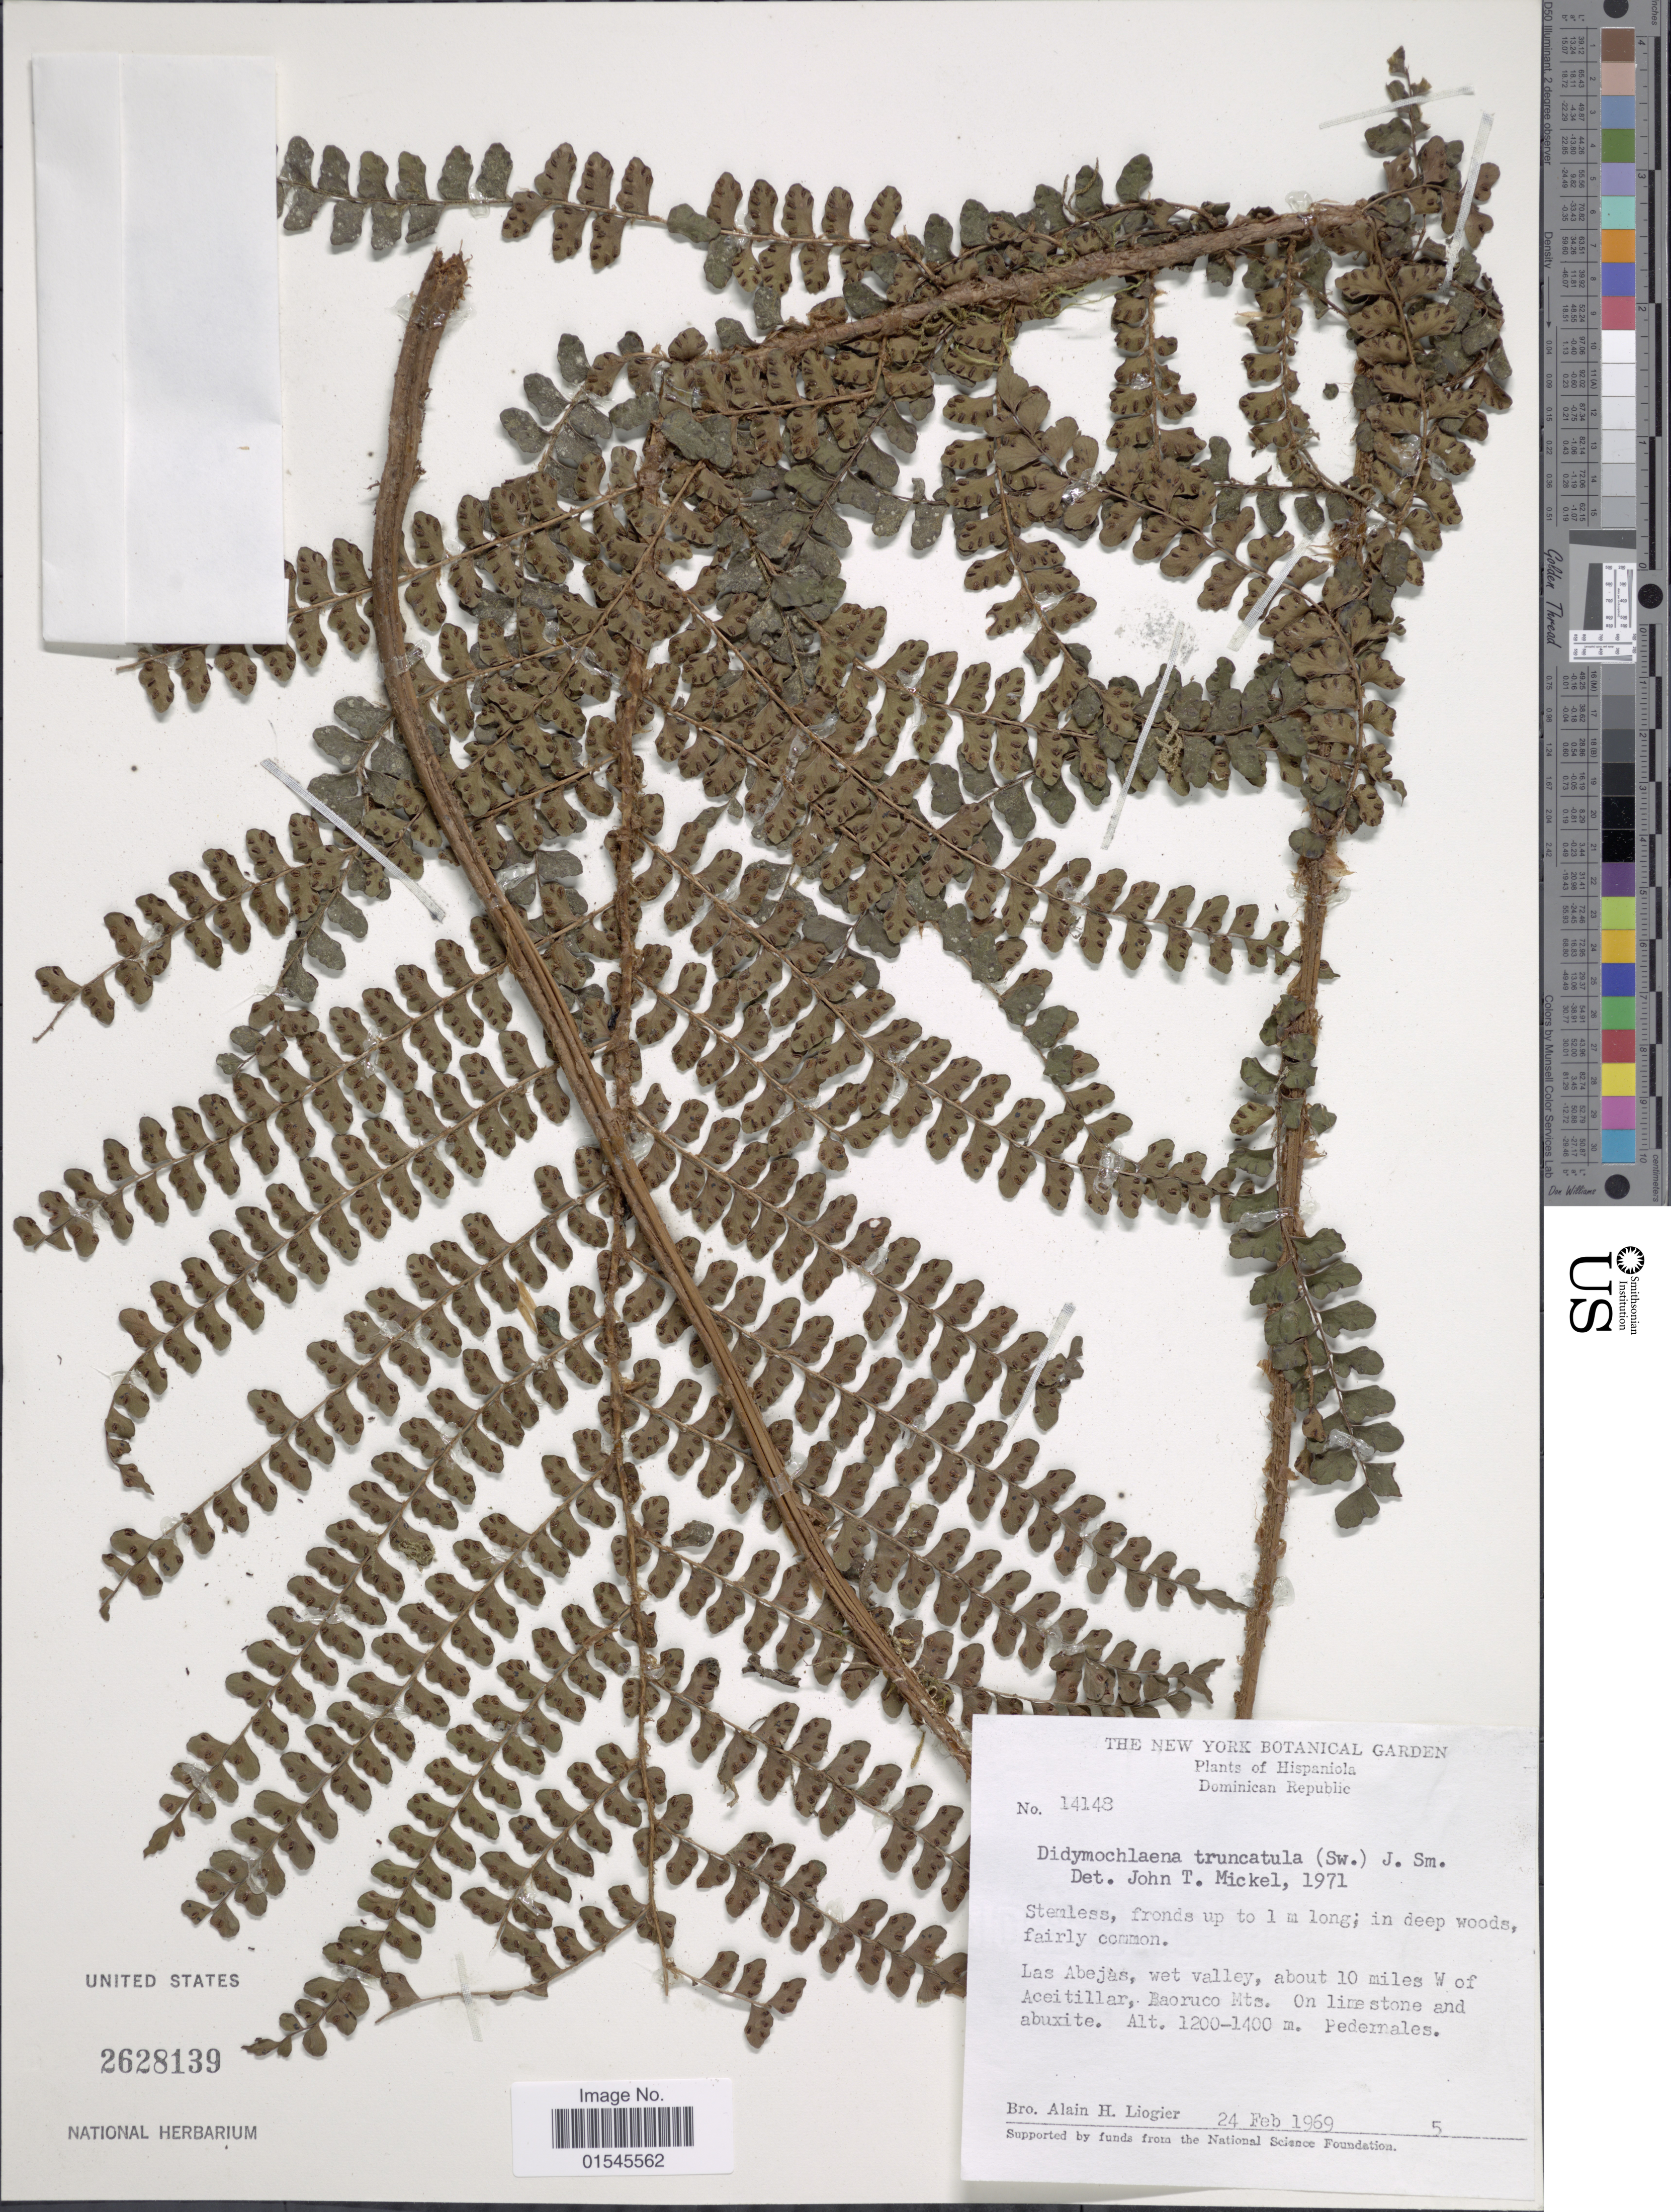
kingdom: Plantae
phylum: Tracheophyta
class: Polypodiopsida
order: Polypodiales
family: Didymochlaenaceae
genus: Didymochlaena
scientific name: Didymochlaena truncatula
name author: (Sw.) J. Sm.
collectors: A. H. Liogier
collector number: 14148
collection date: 1969-02-24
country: Dominican Republic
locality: Hispaniola, las Abejas, wet avlley, about 10 miles W of Aceitillar, Baoruco Mts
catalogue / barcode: US 2628139